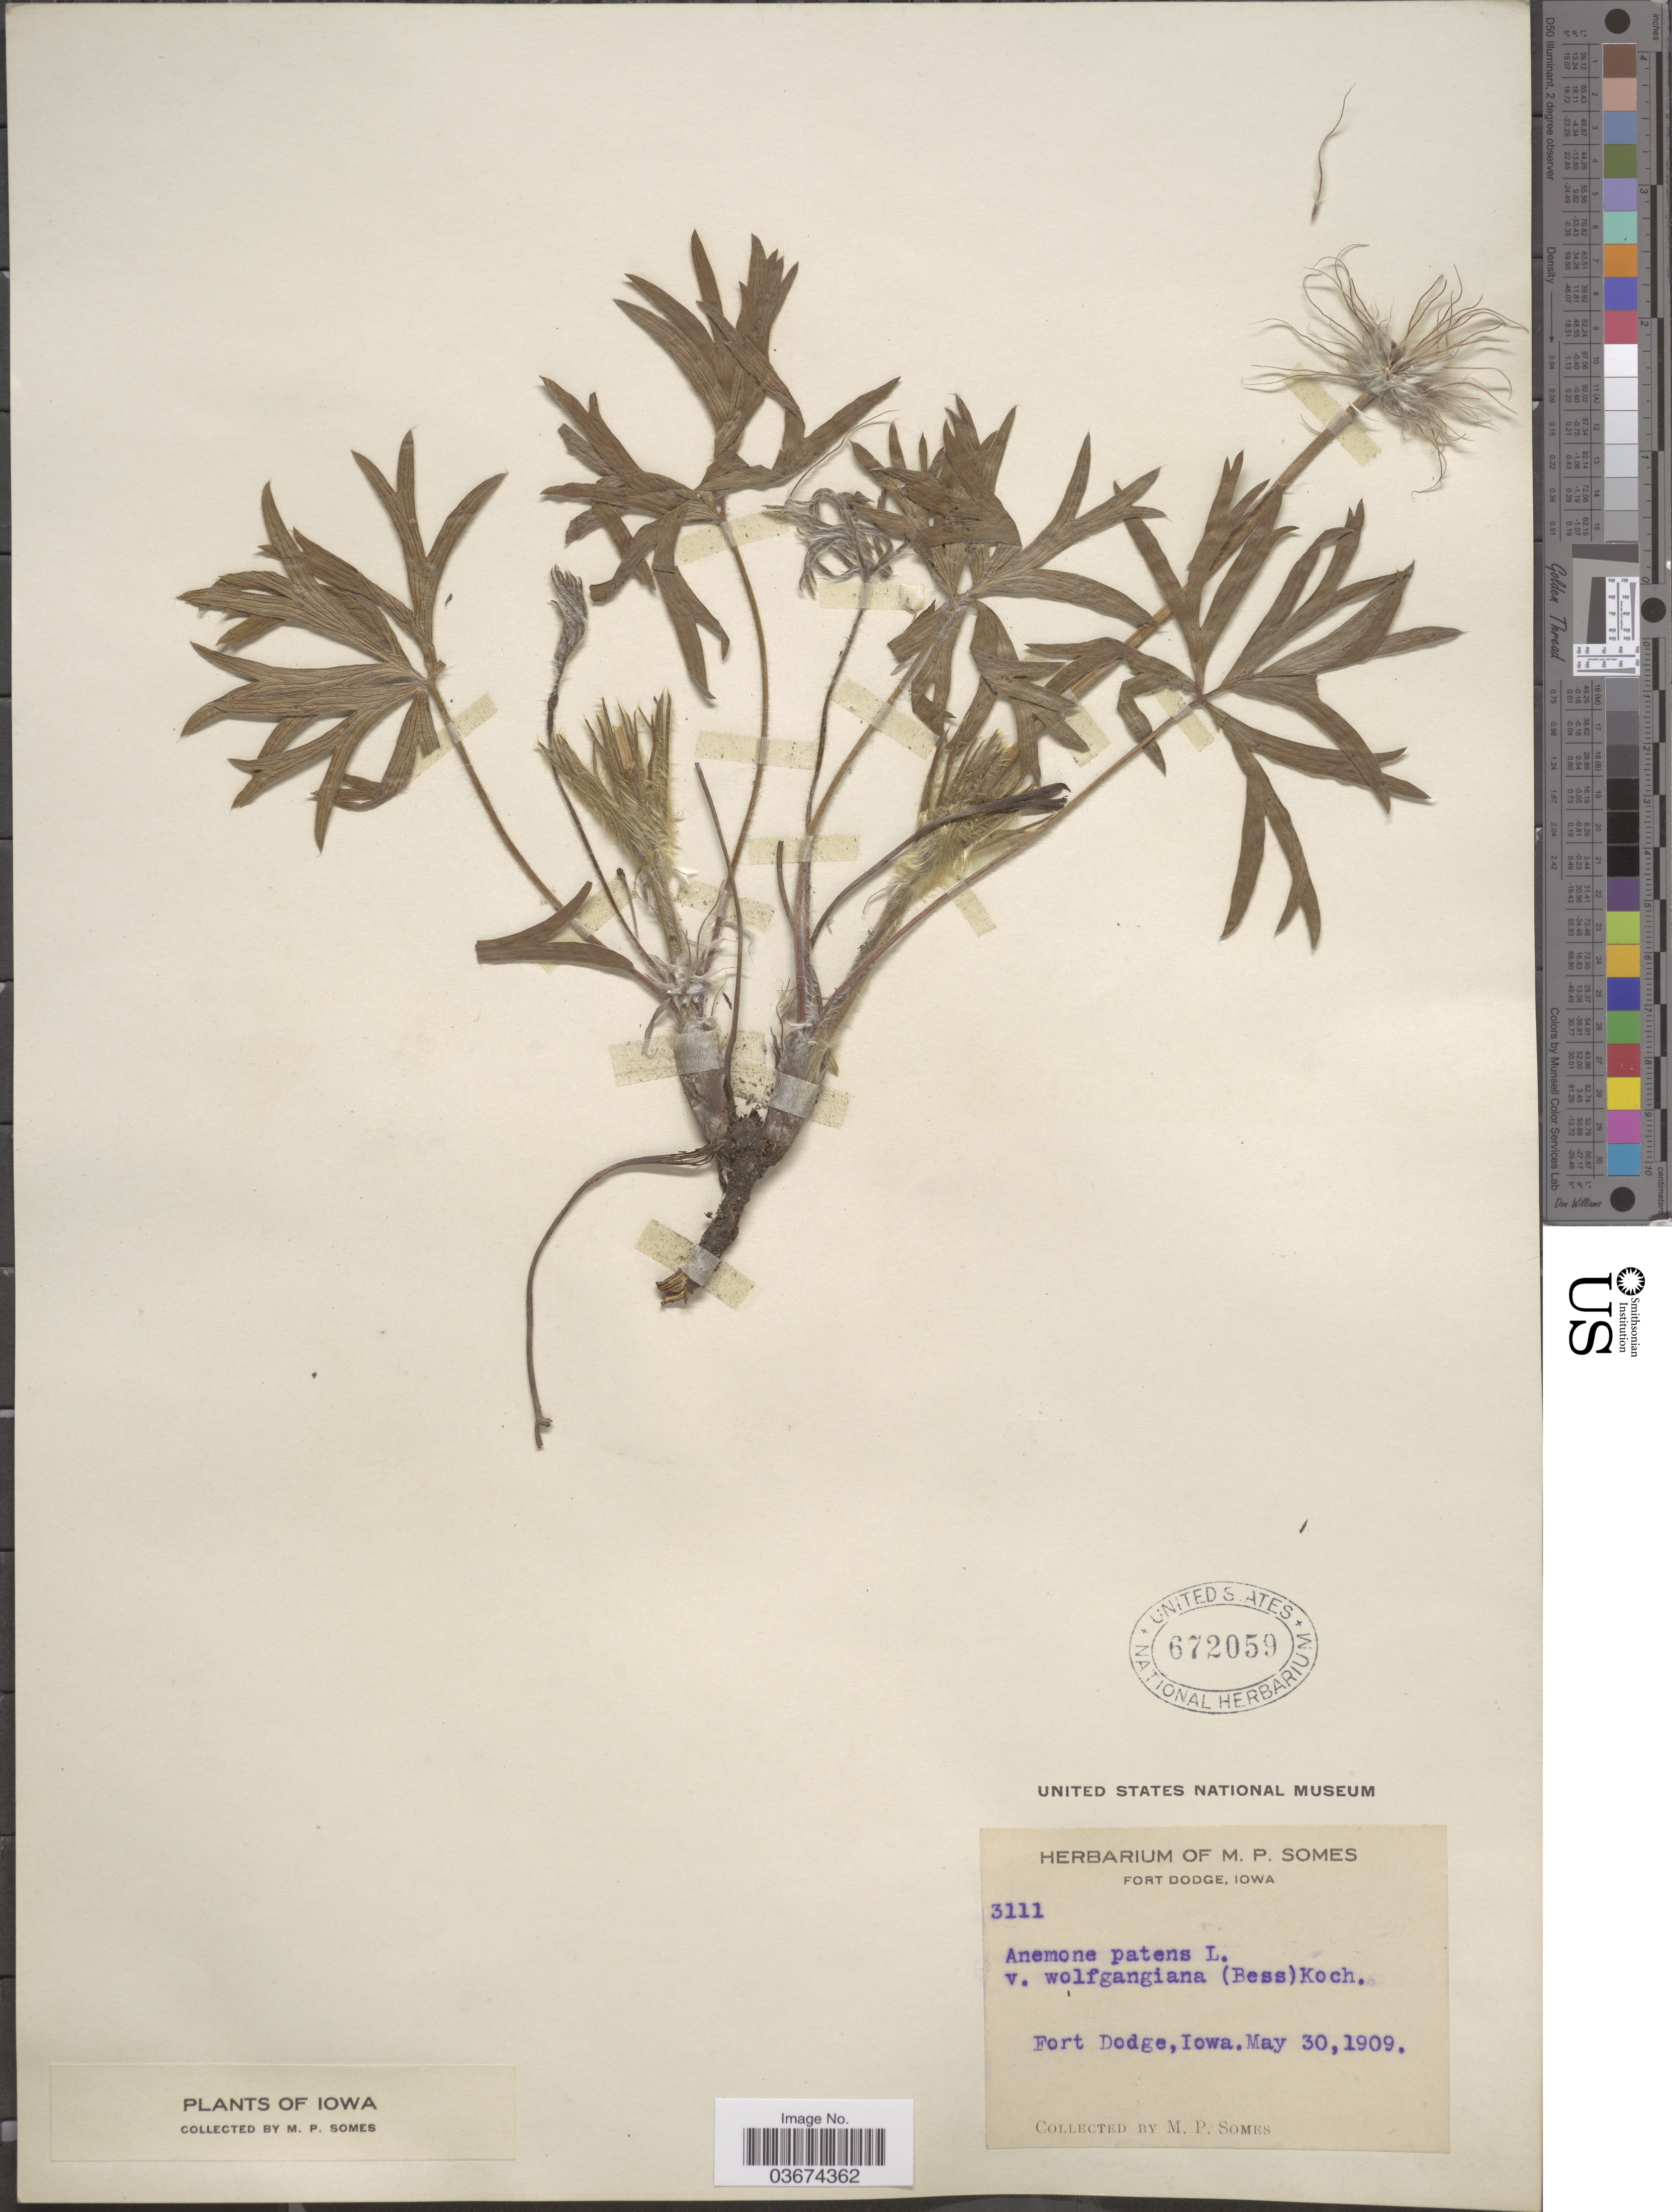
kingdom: Plantae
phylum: Tracheophyta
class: Magnoliopsida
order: Ranunculales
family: Ranunculaceae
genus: Pulsatilla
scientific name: Pulsatilla nuttalliana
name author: (DC.) Bercht. & J. Presl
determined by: Strong, Mark T., (BOT), Smithsonian Institution - National Museum of Natural History (UNITED STATES)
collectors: M. Somes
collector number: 3111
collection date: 1909-05-30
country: United States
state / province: Iowa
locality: Fort Dodge.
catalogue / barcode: US 672059